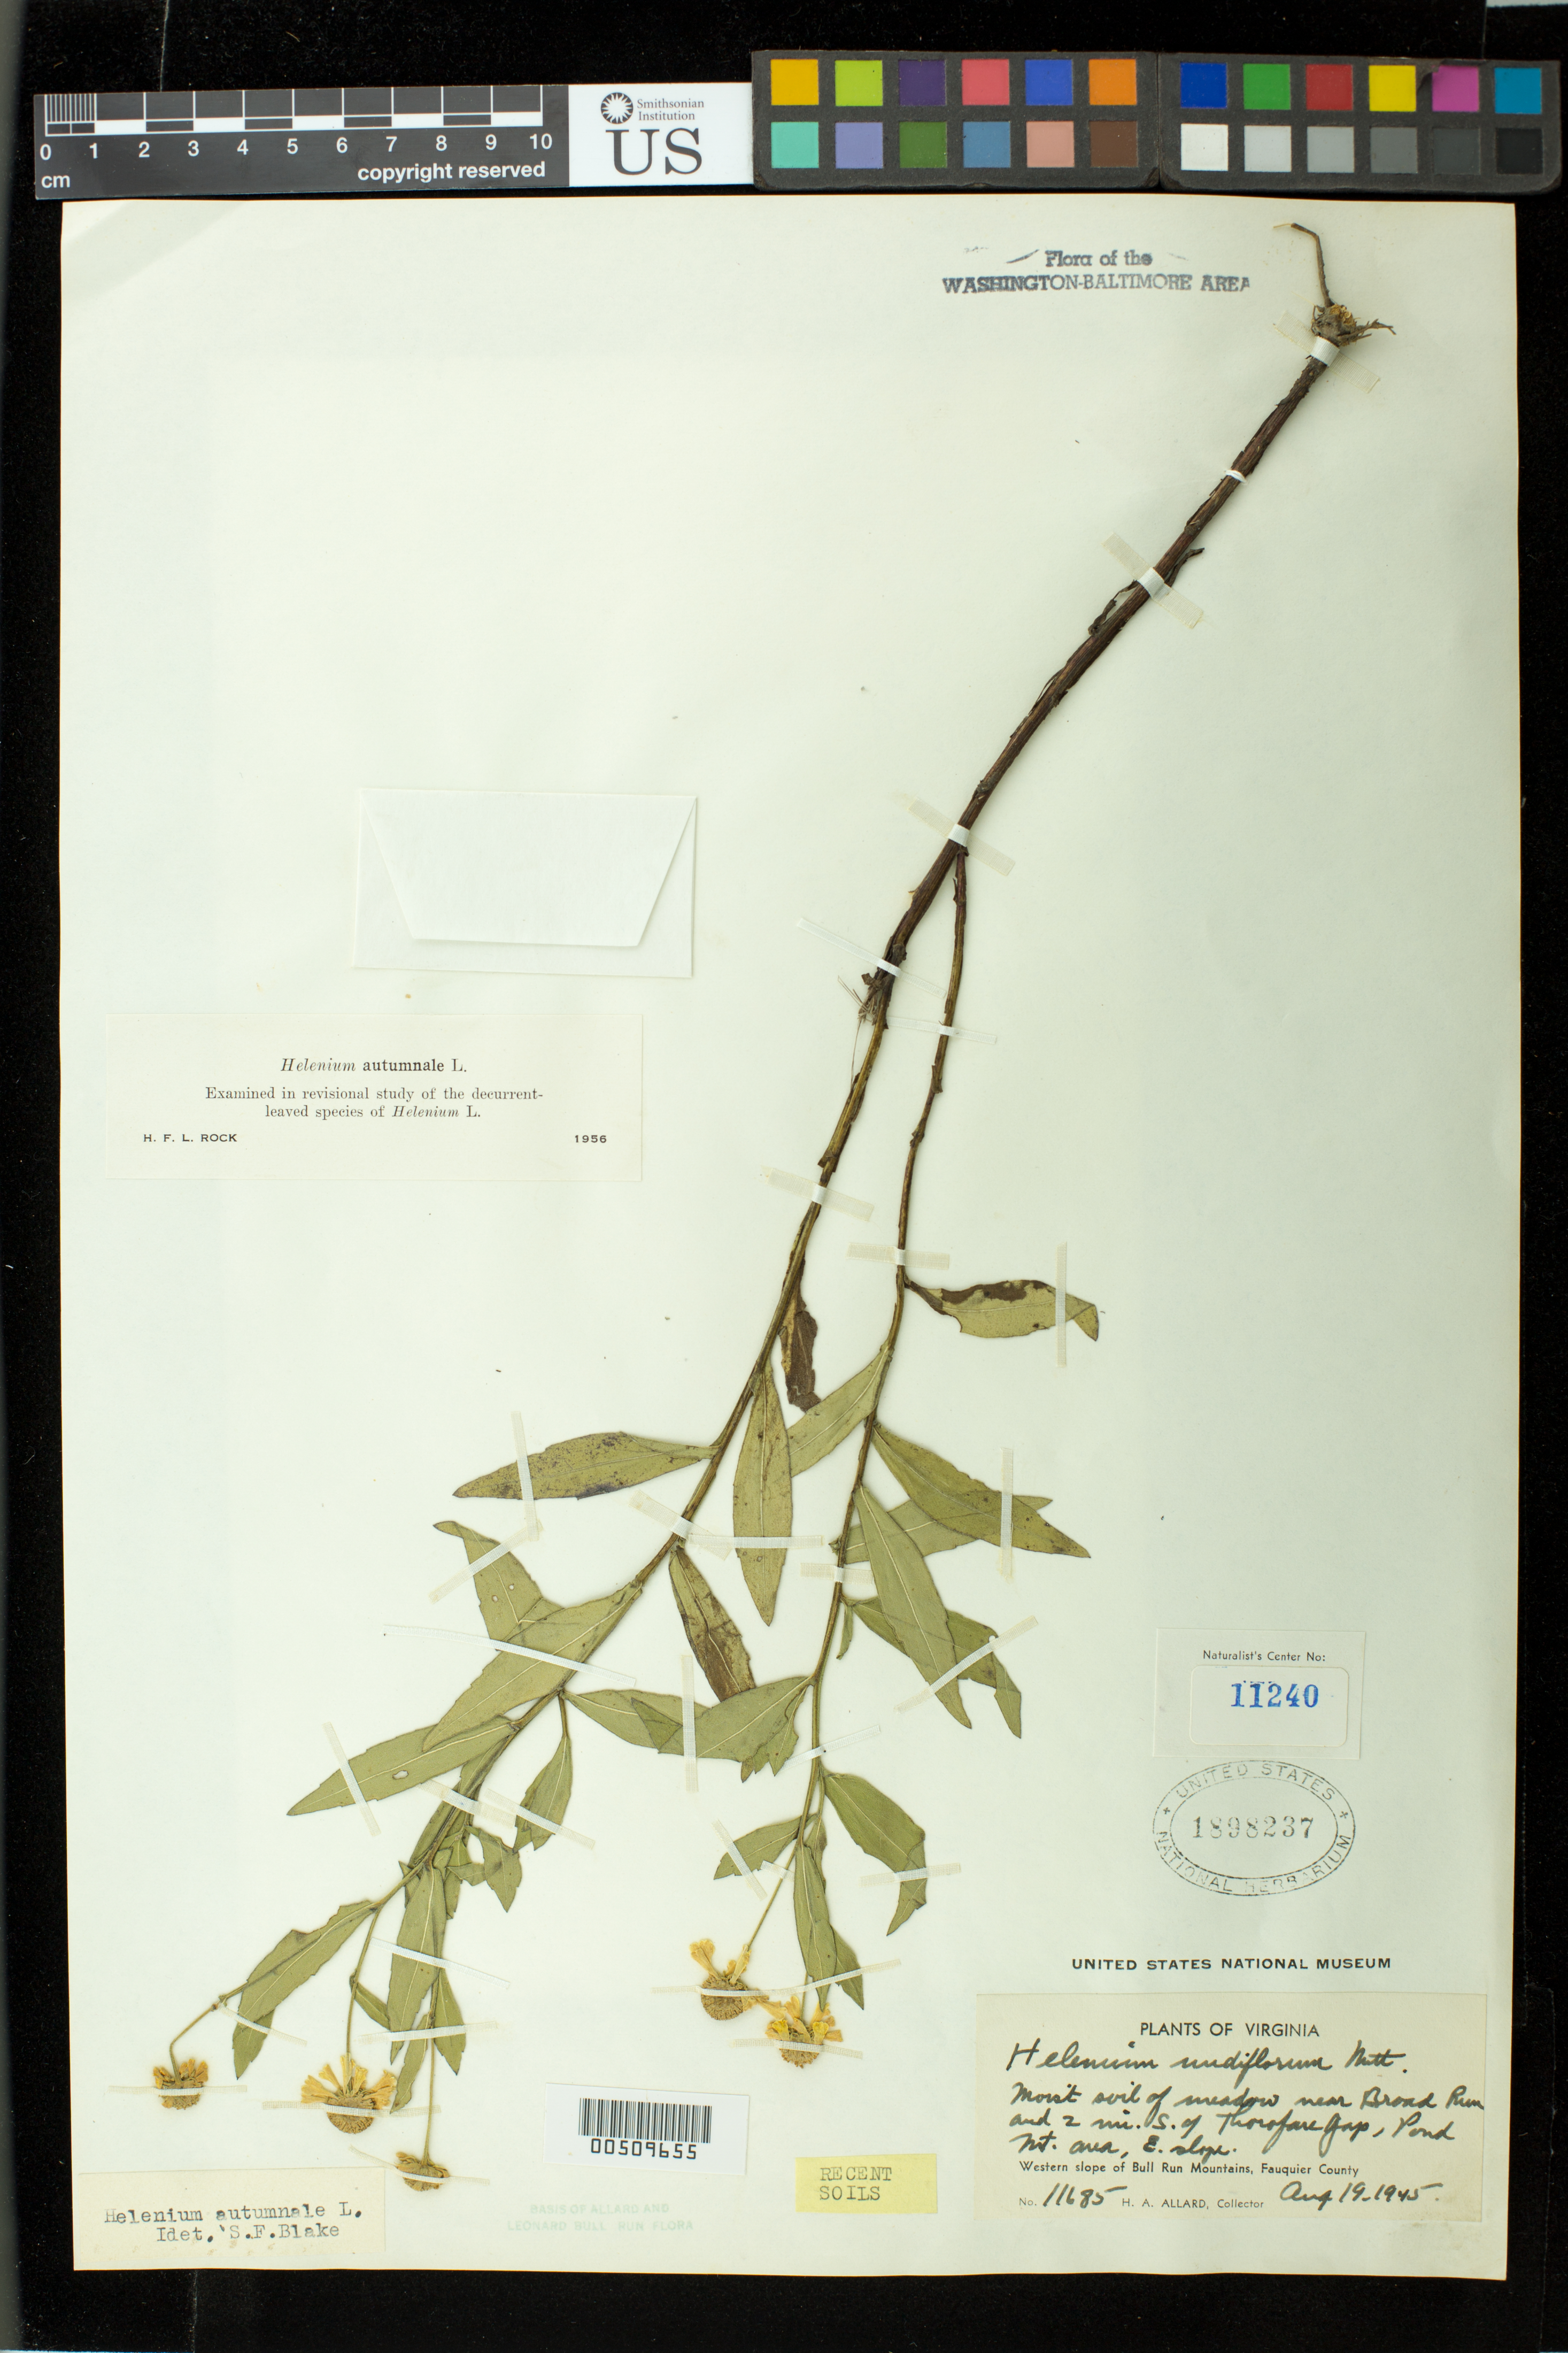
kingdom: Plantae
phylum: Tracheophyta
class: Magnoliopsida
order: Asterales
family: Asteraceae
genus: Helenium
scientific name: Helenium autumnale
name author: L.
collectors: H. A. Allard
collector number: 11685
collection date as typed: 19 Aug 1945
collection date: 1945-08-19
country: United States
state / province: Virginia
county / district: Fauquier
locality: Bull Run Mts., Broad Run and 2 mi. S of Thoroughfare Gap, Pond Mt. Bull Run Mts.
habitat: moist soil of meadow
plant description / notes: Specimens returned from Naturalist Center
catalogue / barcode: US 1898237